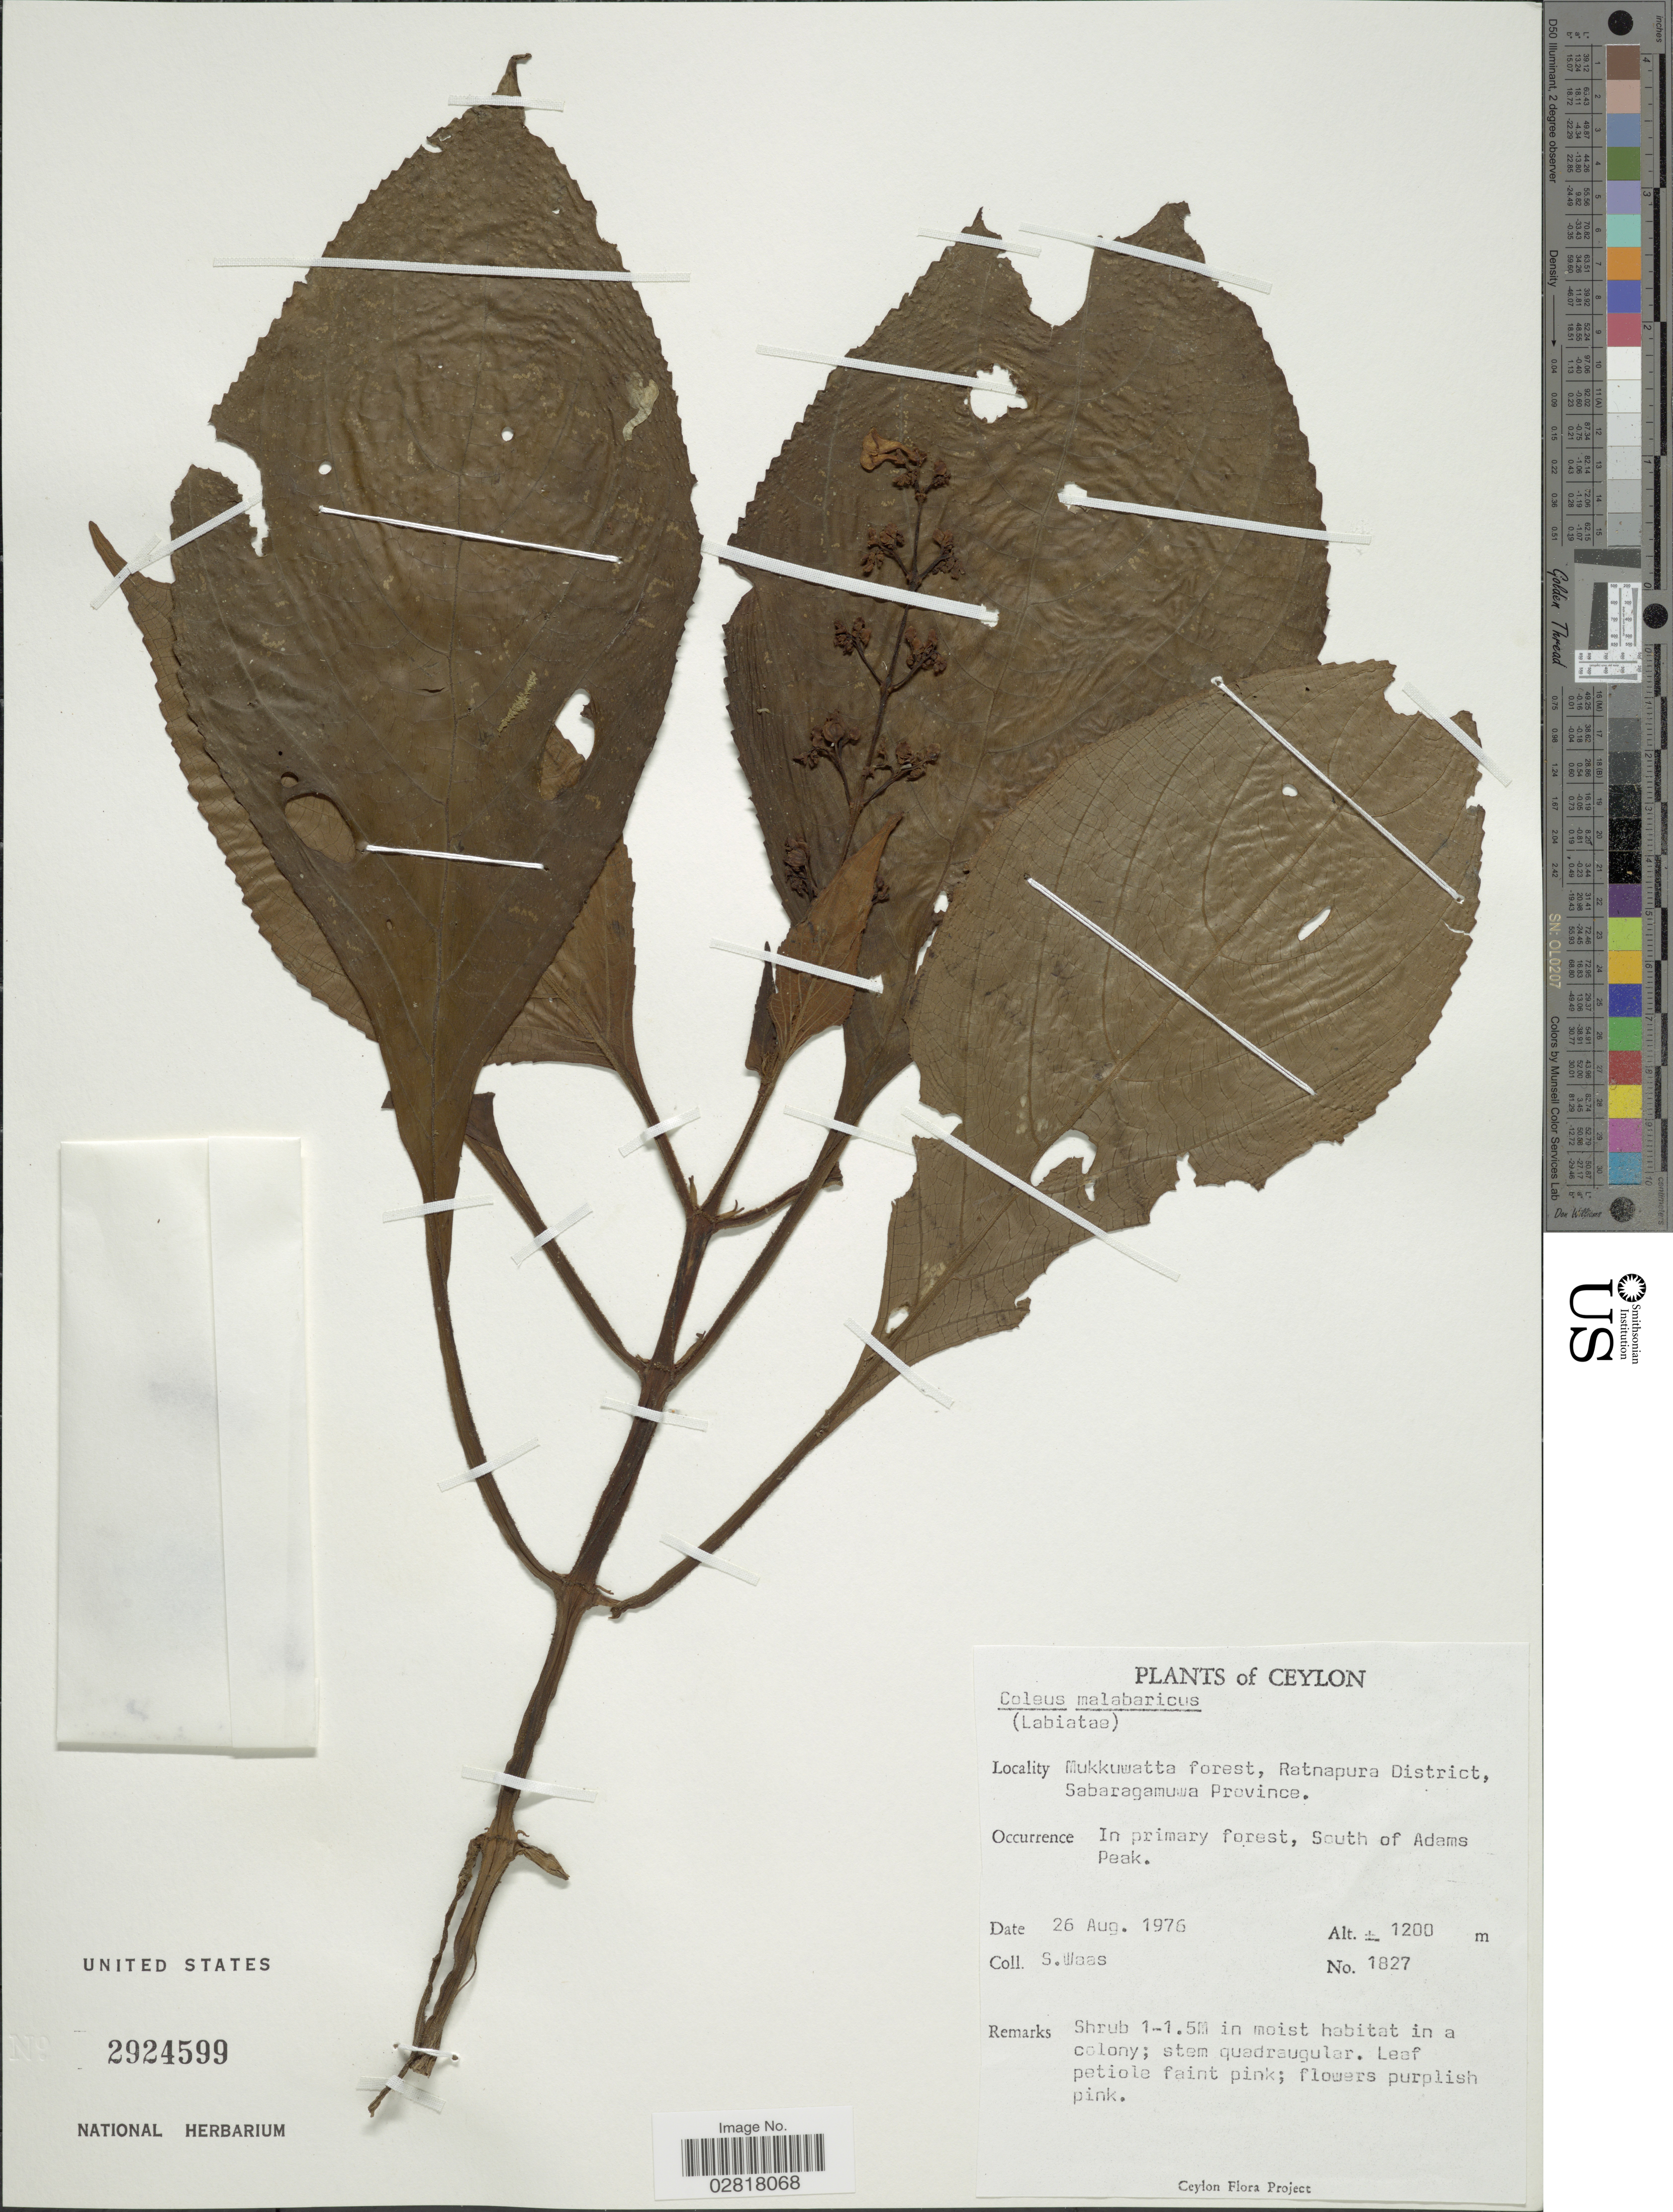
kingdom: Plantae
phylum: Tracheophyta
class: Magnoliopsida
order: Lamiales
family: Lamiaceae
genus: Plectranthus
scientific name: Plectranthus malabaricus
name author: (Benth.) R.H. Willemse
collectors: S. Waas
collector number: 1827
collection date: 1976-08-26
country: Sri Lanka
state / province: Sabaragamuwa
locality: Ceylon, Mukkuwatta forest, Ratnapura District, South of Adams Peak.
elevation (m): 1200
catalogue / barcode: US 2924599